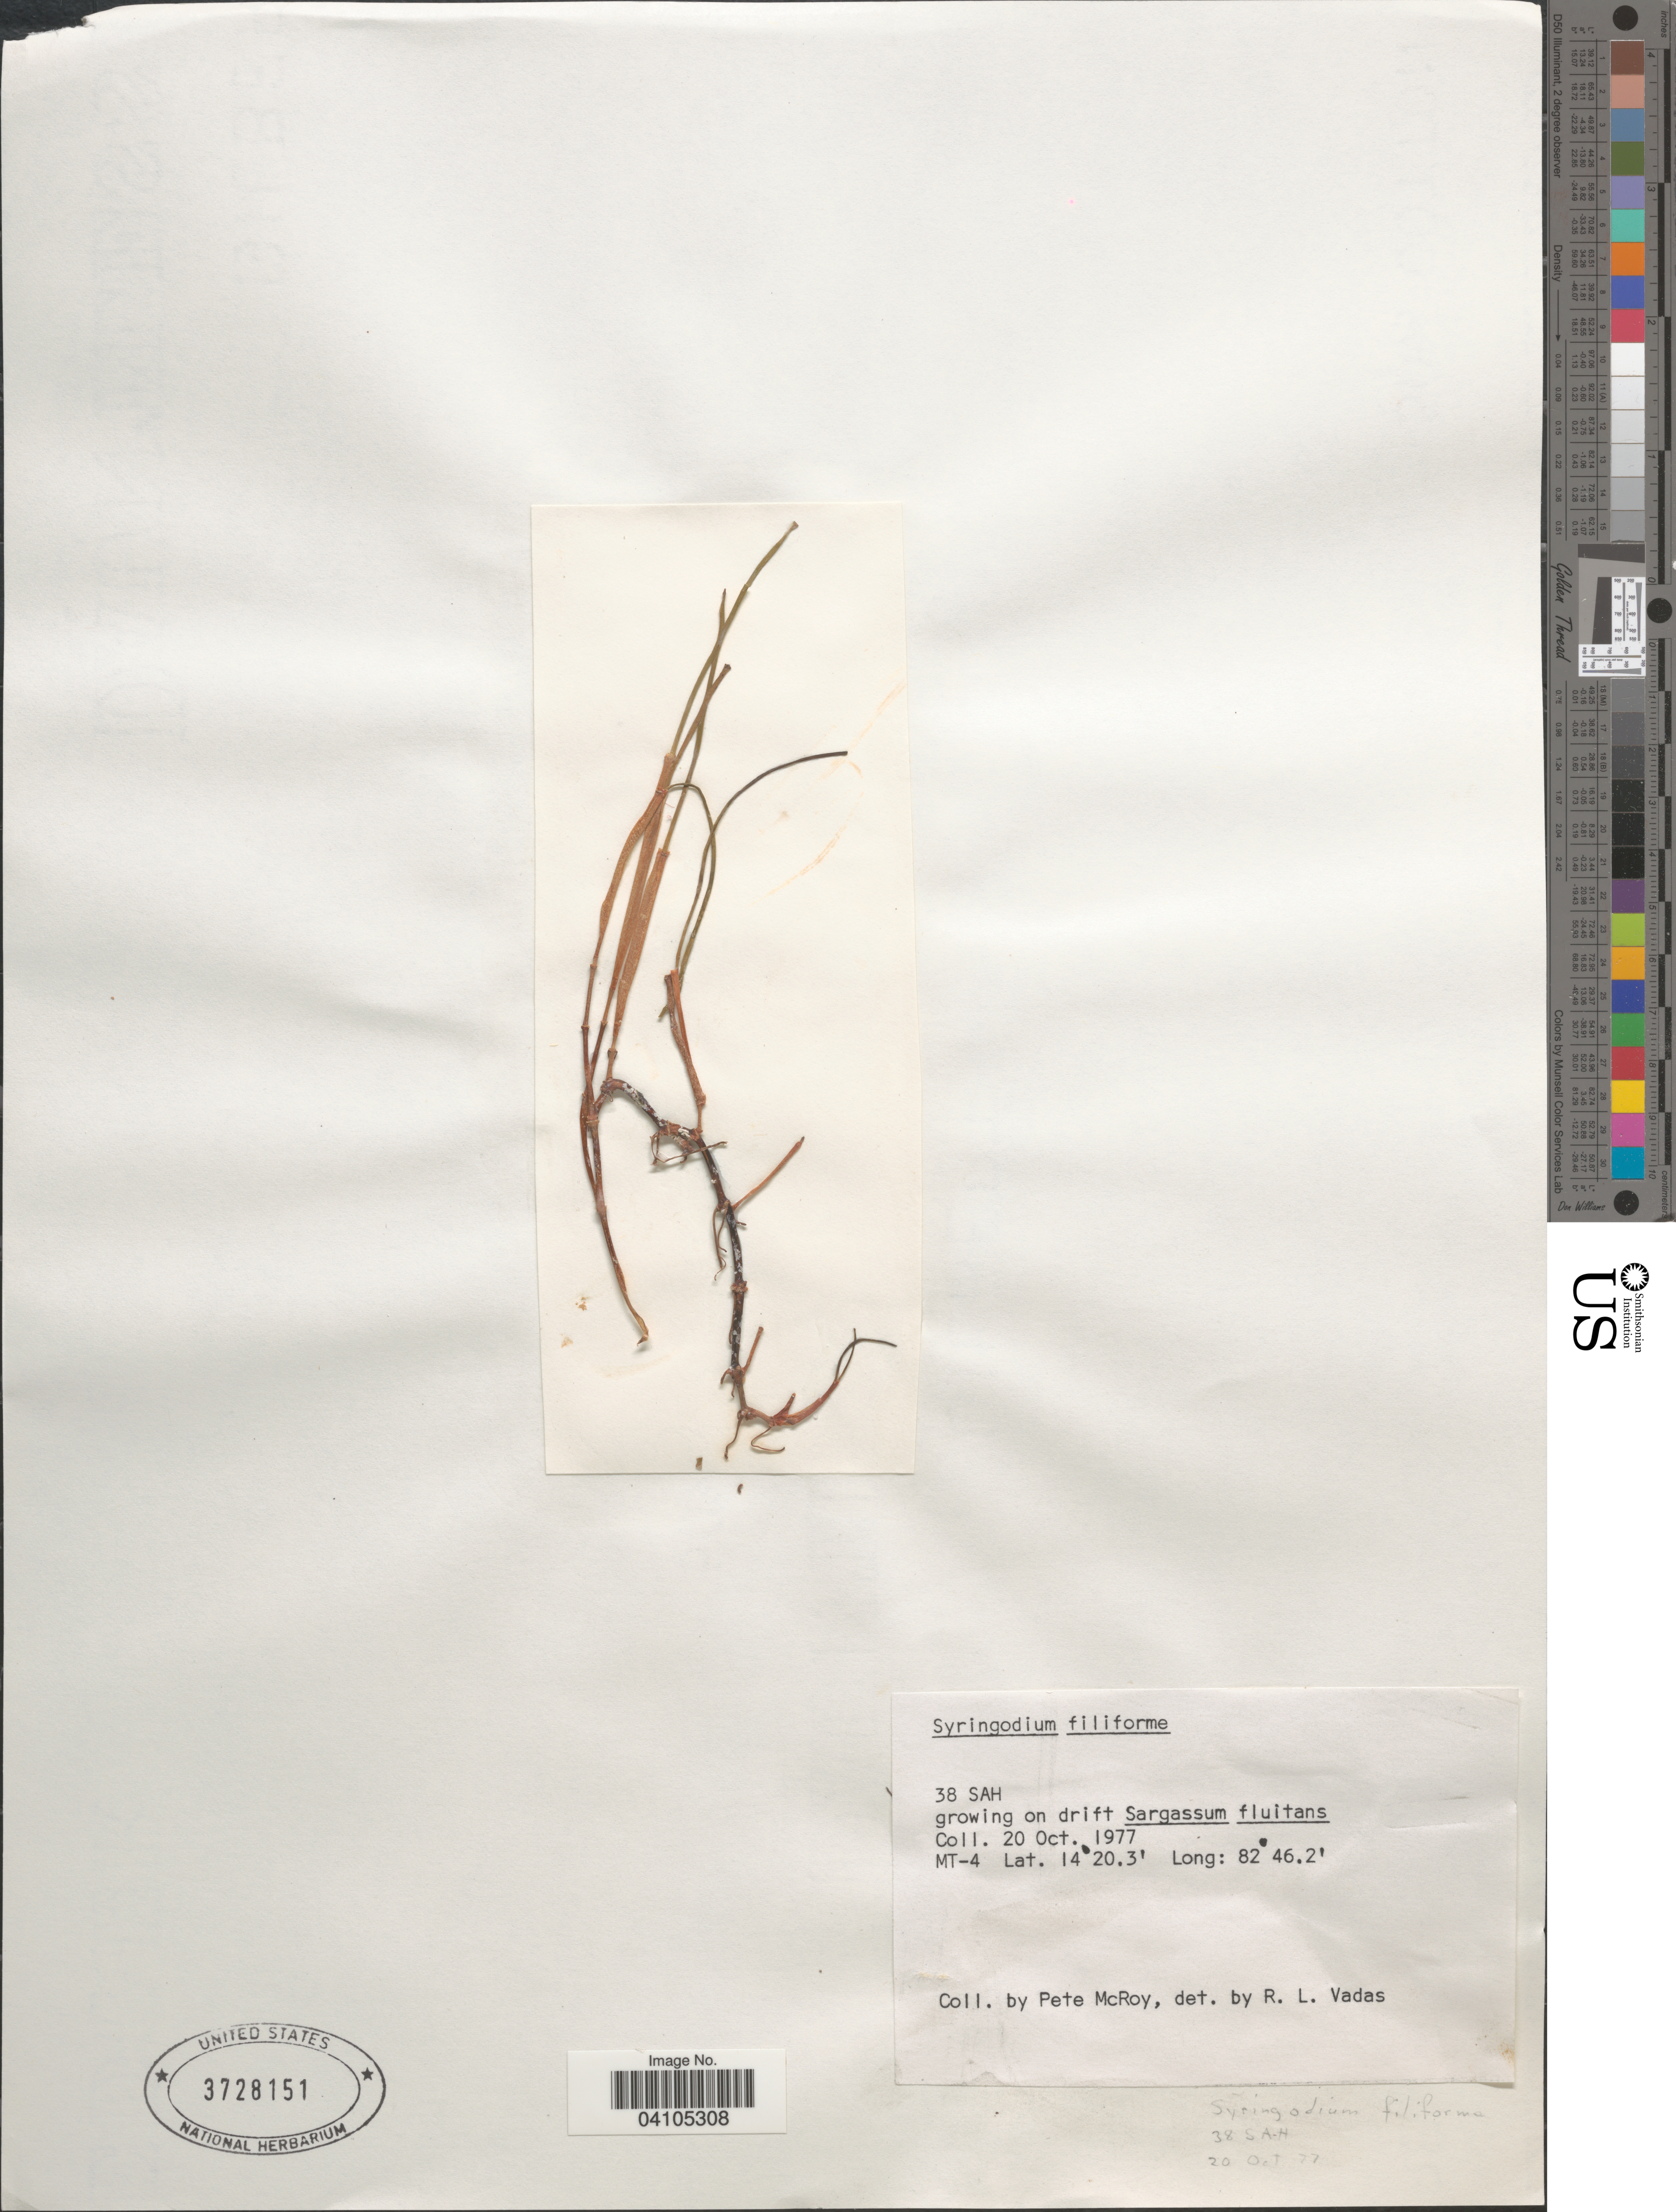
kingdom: Plantae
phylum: Tracheophyta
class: Liliopsida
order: Alismatales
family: Cymodoceaceae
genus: Syringodium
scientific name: Syringodium filiforme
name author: Kütz.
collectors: P. McRoy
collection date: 1977-10-20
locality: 38 SAH. MT-4.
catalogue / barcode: US 3728151